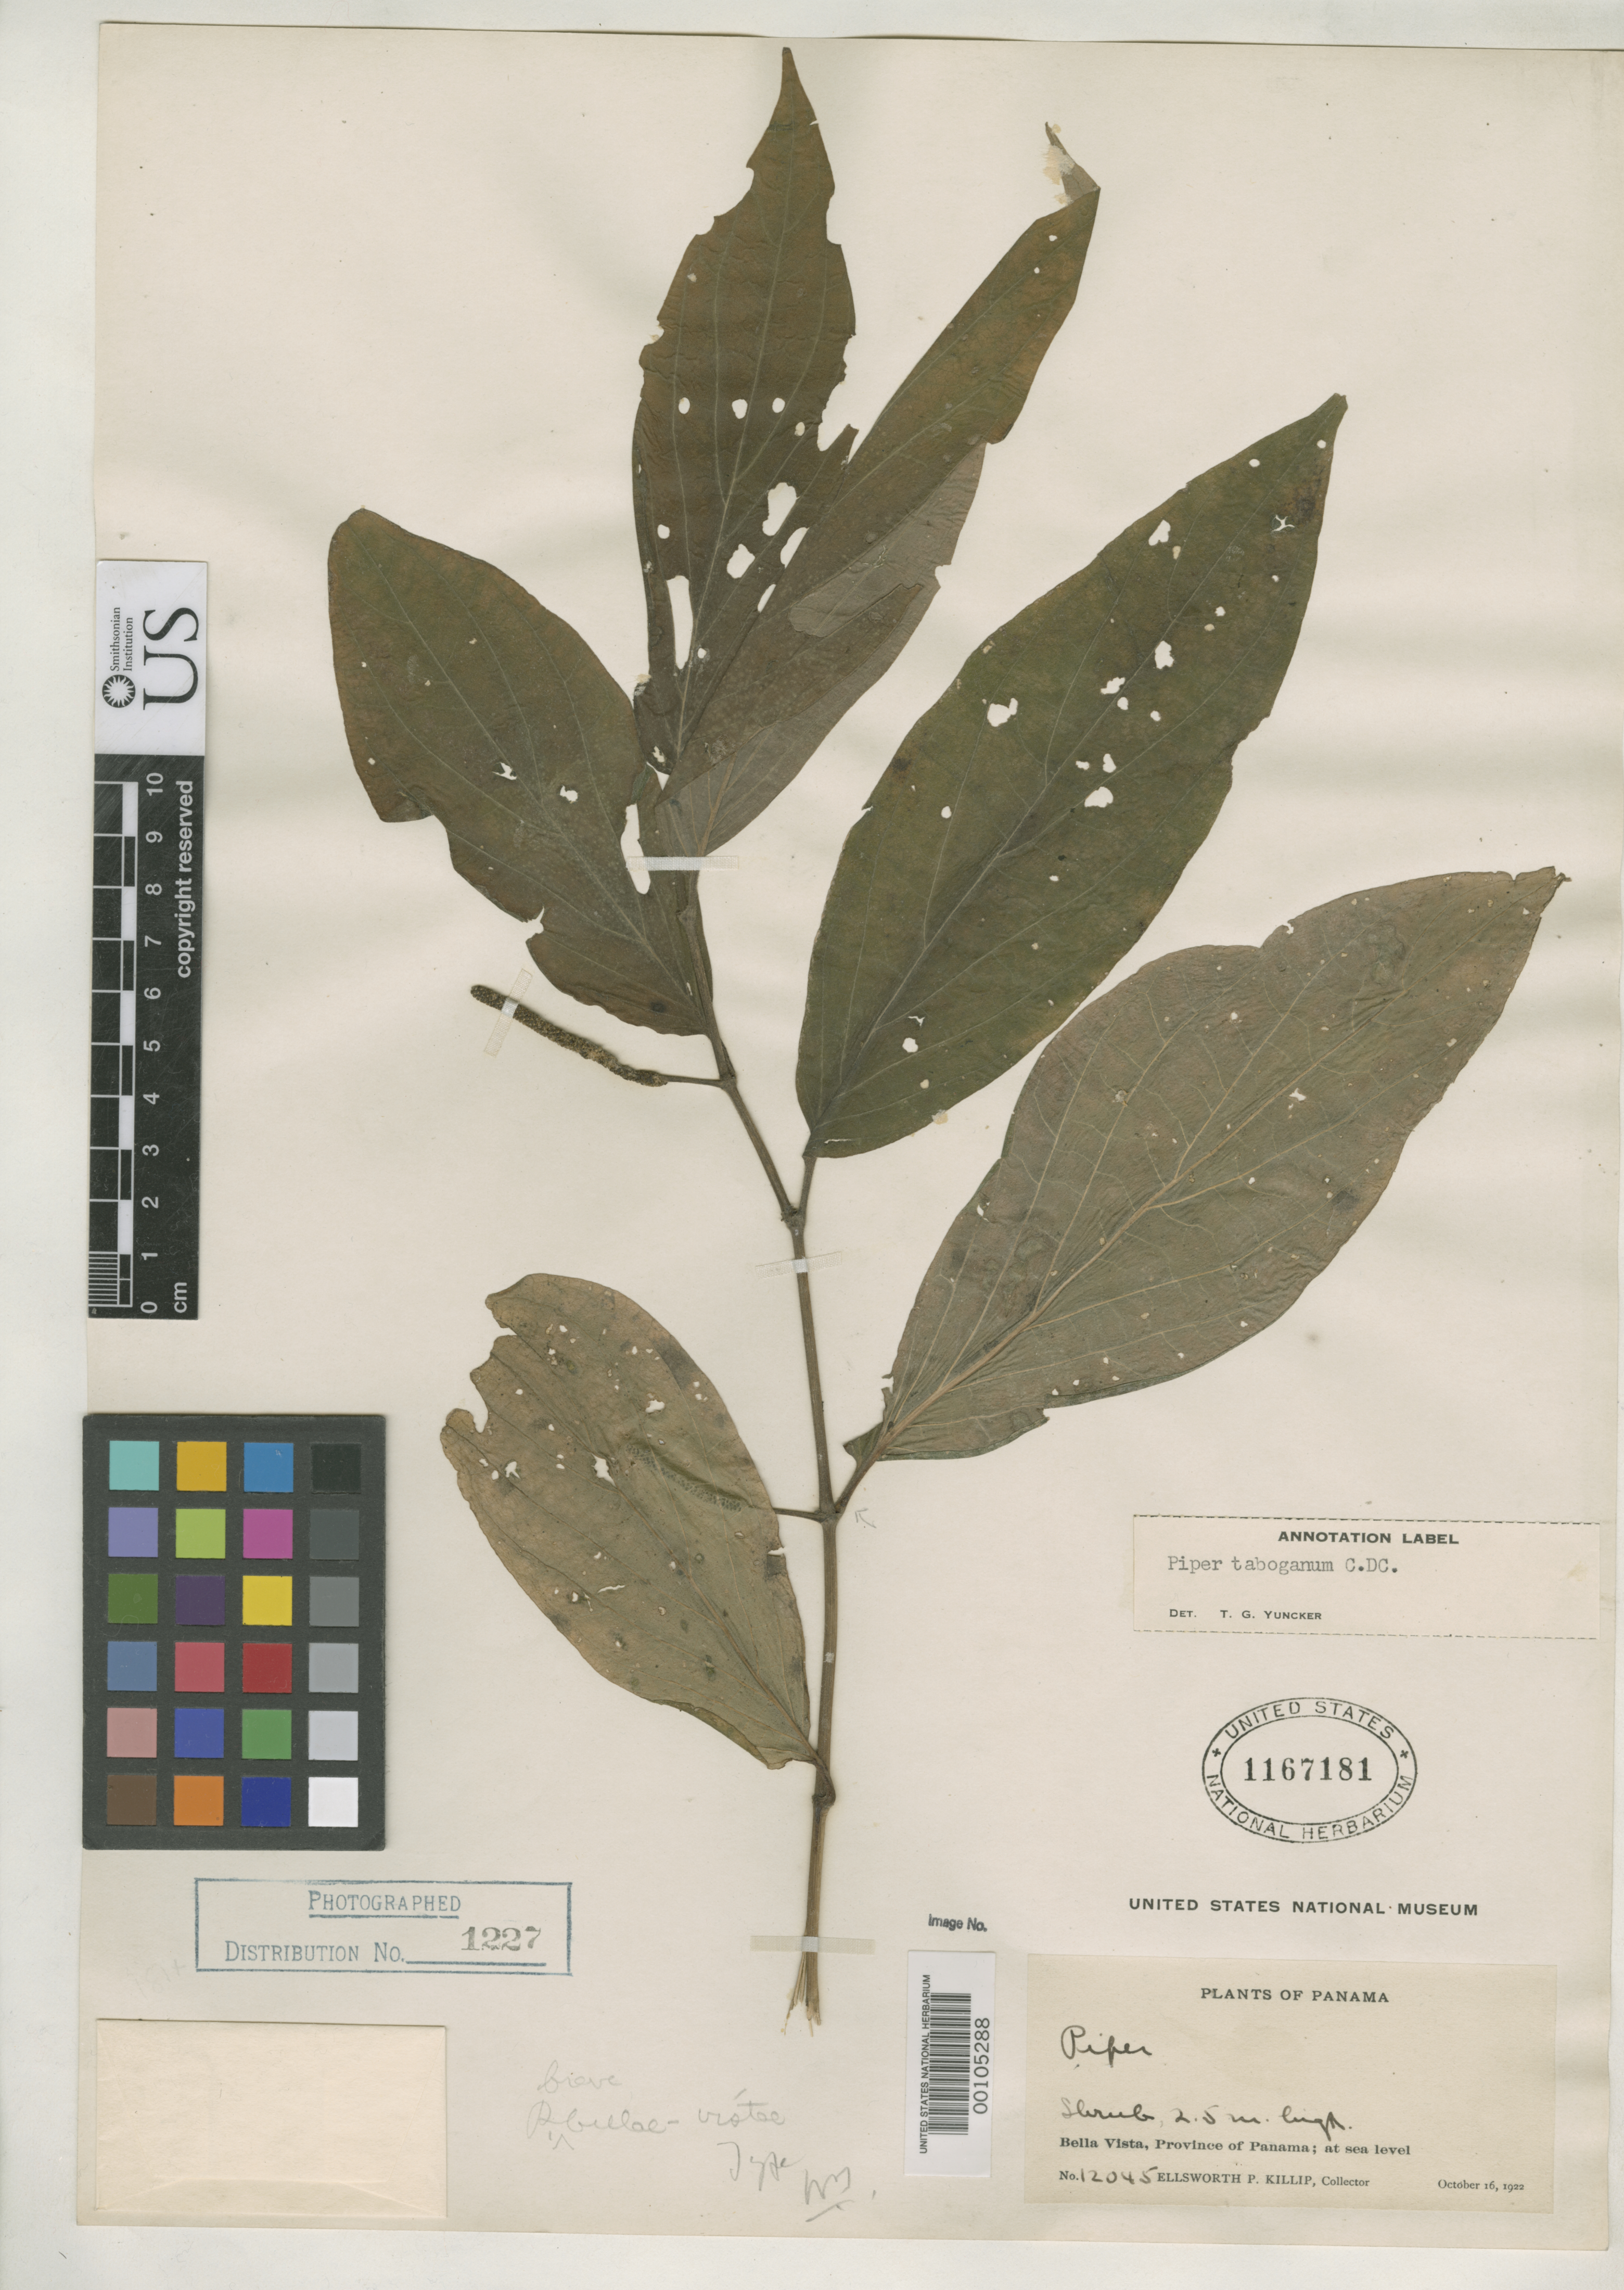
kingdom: Plantae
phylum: Tracheophyta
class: Magnoliopsida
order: Piperales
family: Piperaceae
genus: Piper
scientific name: Piper breve var. bellae-vistae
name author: Trel.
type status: Holotype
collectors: E. P. Killip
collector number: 12045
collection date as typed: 16 Oct 1922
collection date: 1922-10-16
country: Panama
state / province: Panamá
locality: Bella Vista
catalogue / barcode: US 1167181